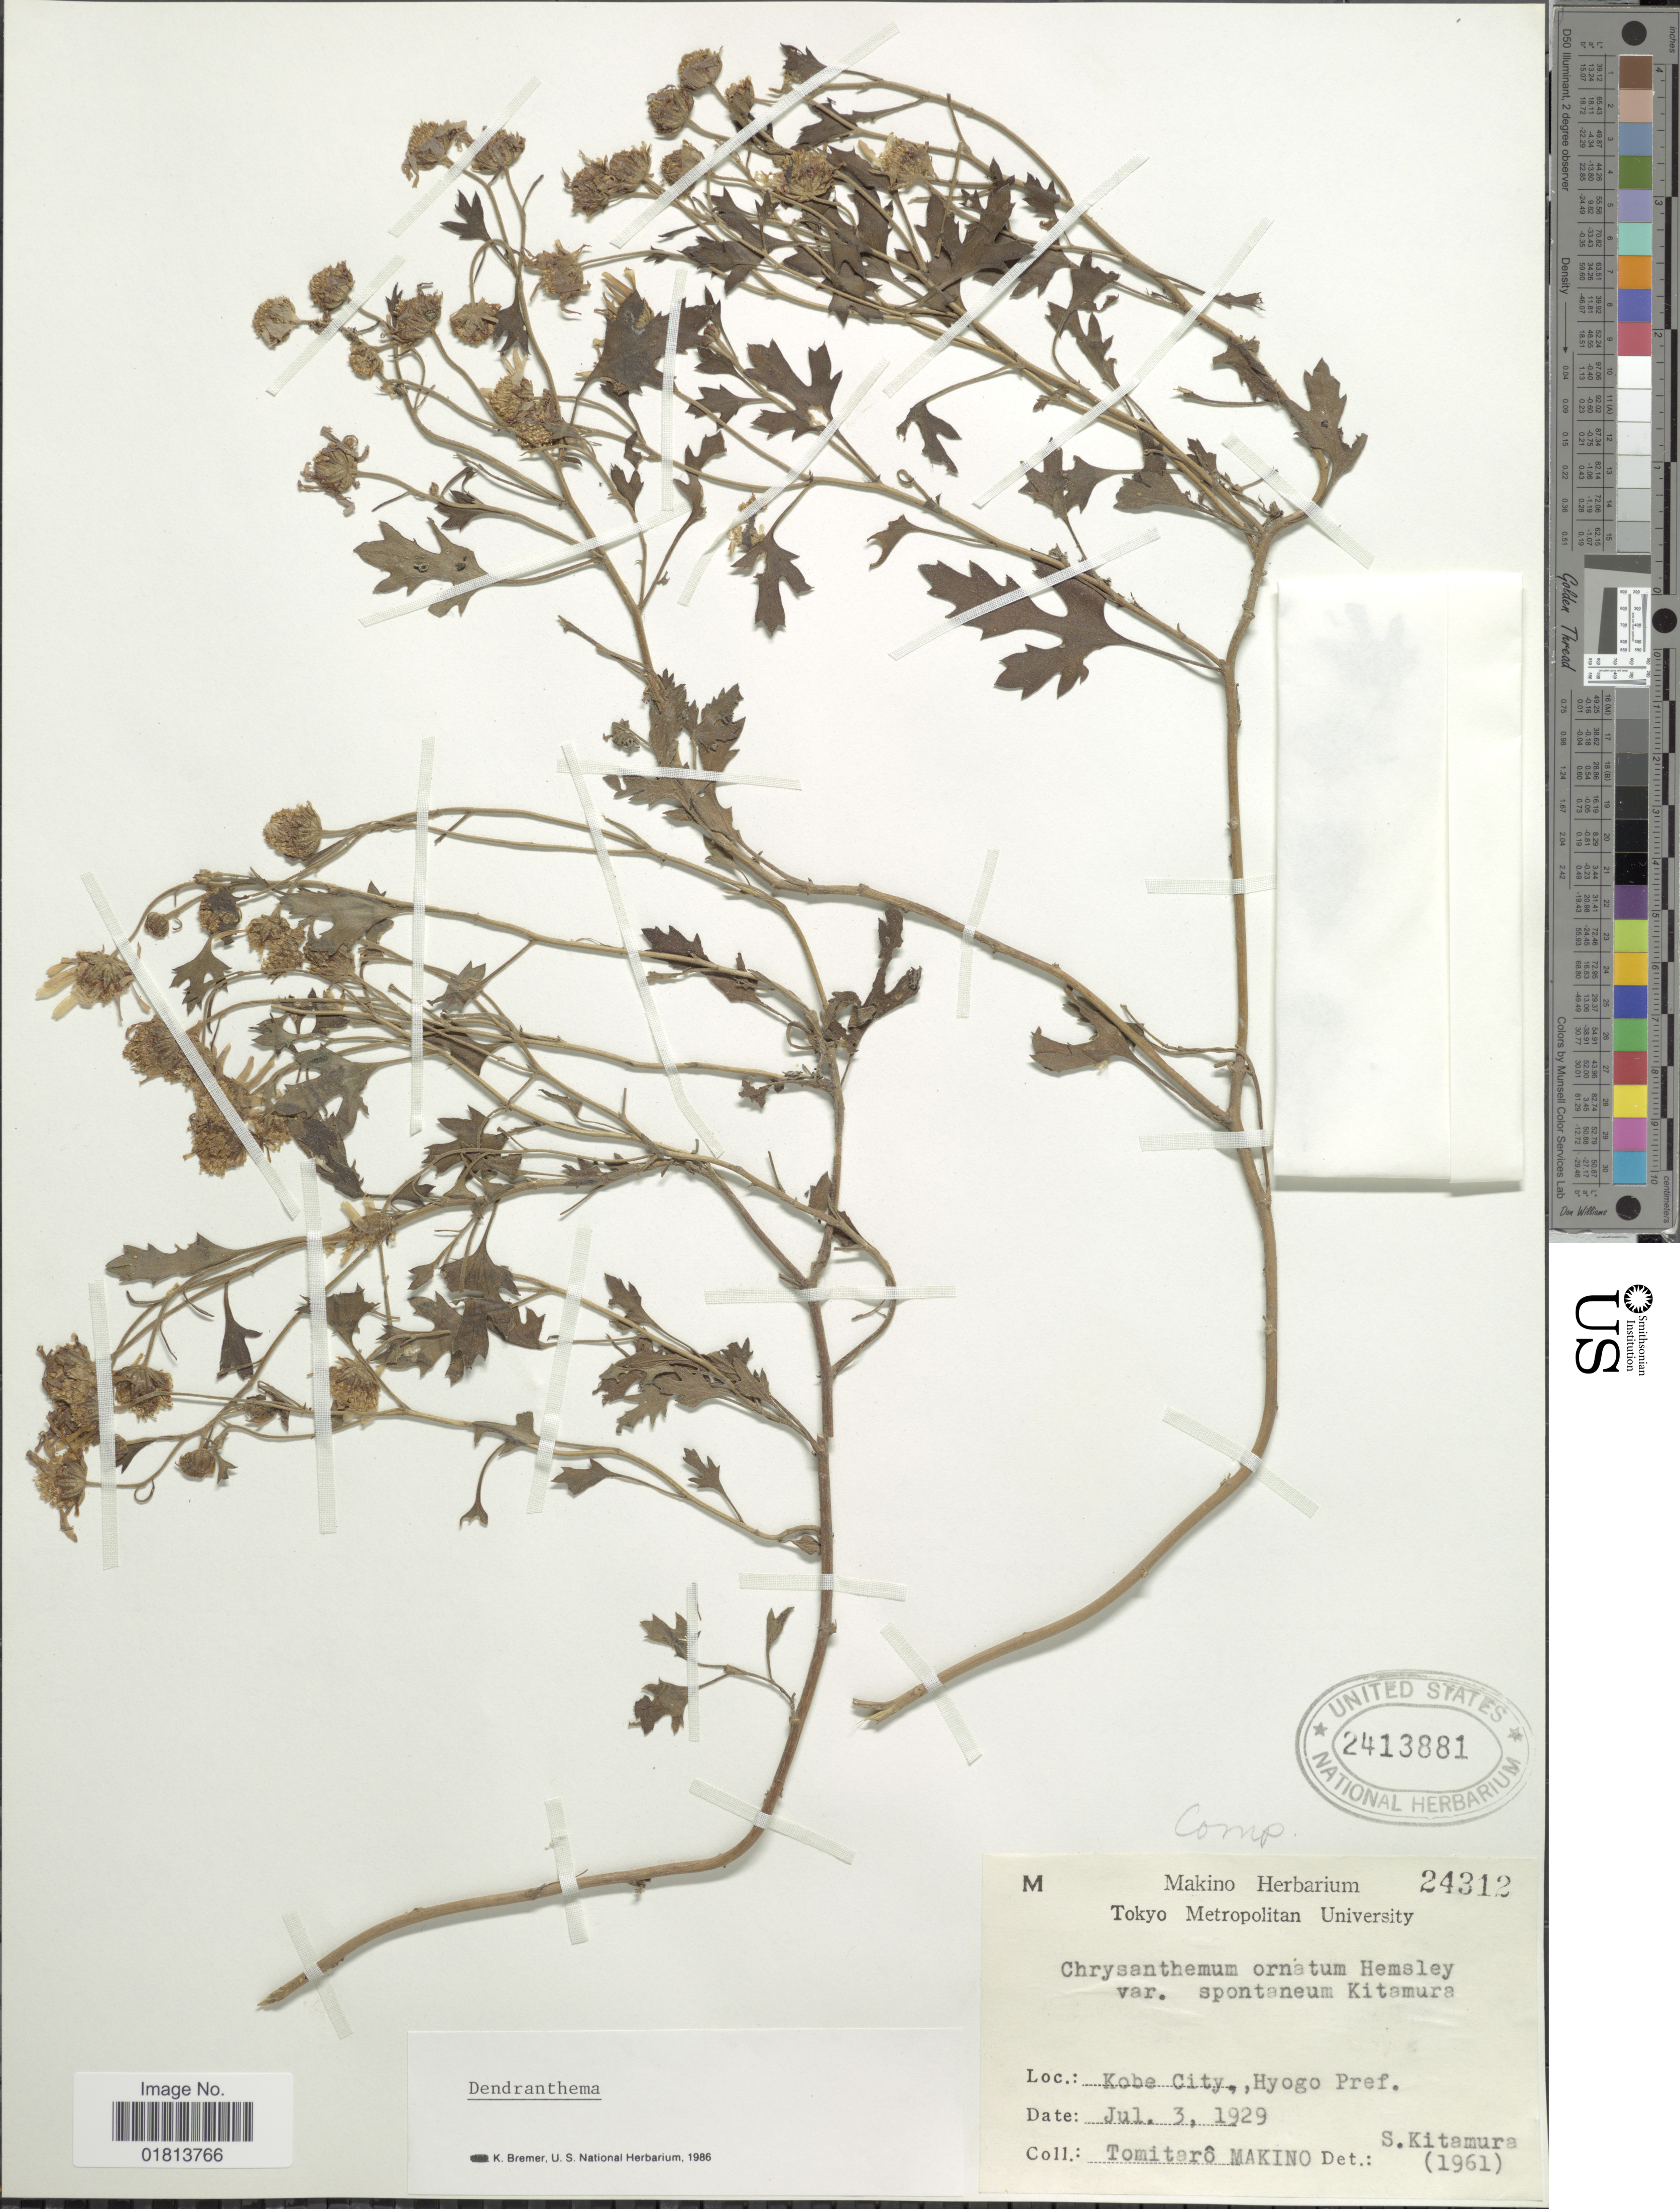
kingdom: Plantae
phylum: Tracheophyta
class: Magnoliopsida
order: Asterales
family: Asteraceae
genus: Dendranthema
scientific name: Dendranthema ornatum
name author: Hemsl.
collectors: T. Makino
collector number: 24312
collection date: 1929-07-03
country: Japan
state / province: Hyogo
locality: Kobe City, Hyogo Pref.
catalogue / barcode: US 243881